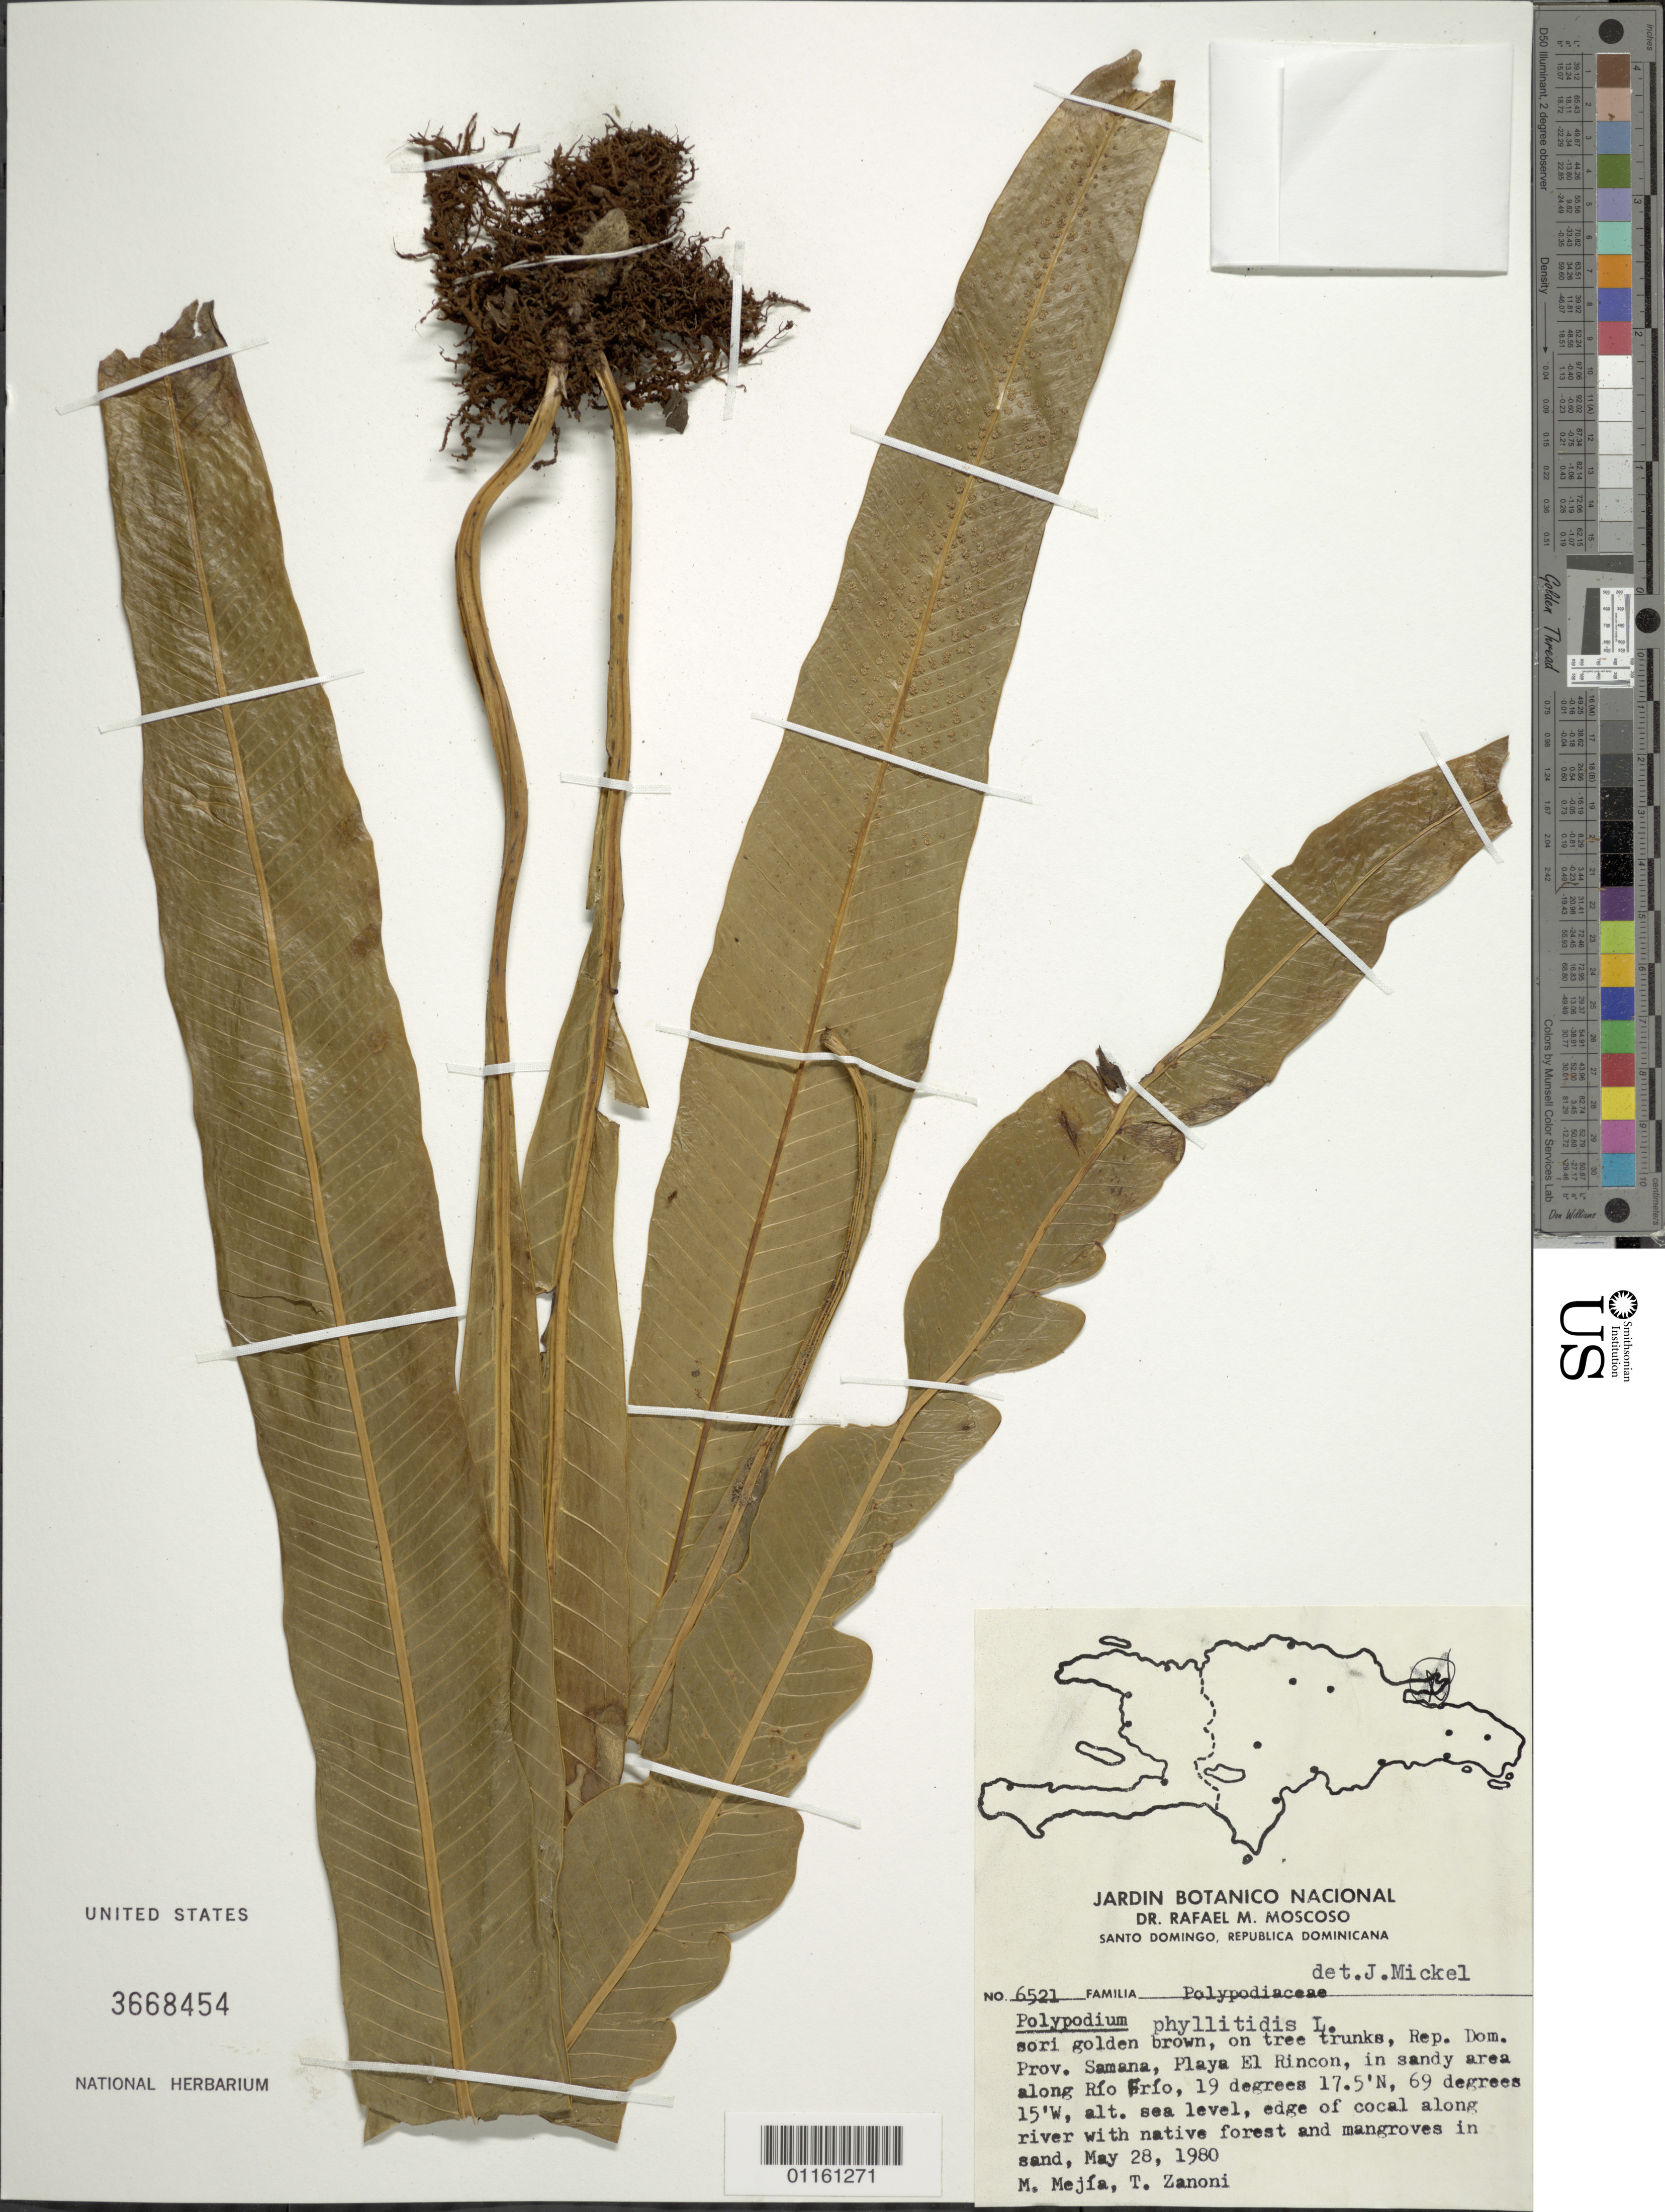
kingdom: Plantae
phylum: Tracheophyta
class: Polypodiopsida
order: Polypodiales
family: Polypodiaceae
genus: Campyloneurum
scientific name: Campyloneurum phyllitidis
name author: (L.) C. Presl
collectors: M. Mejfa & T. A. Zanoni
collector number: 6521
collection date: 1980-05-28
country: Dominican Republic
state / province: Samana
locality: Playa El Ricon, in sandy area along Rio Frio.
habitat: Edge of cocal along river with native forest and magroves in sand. On tree trunks.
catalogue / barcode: US 3668454